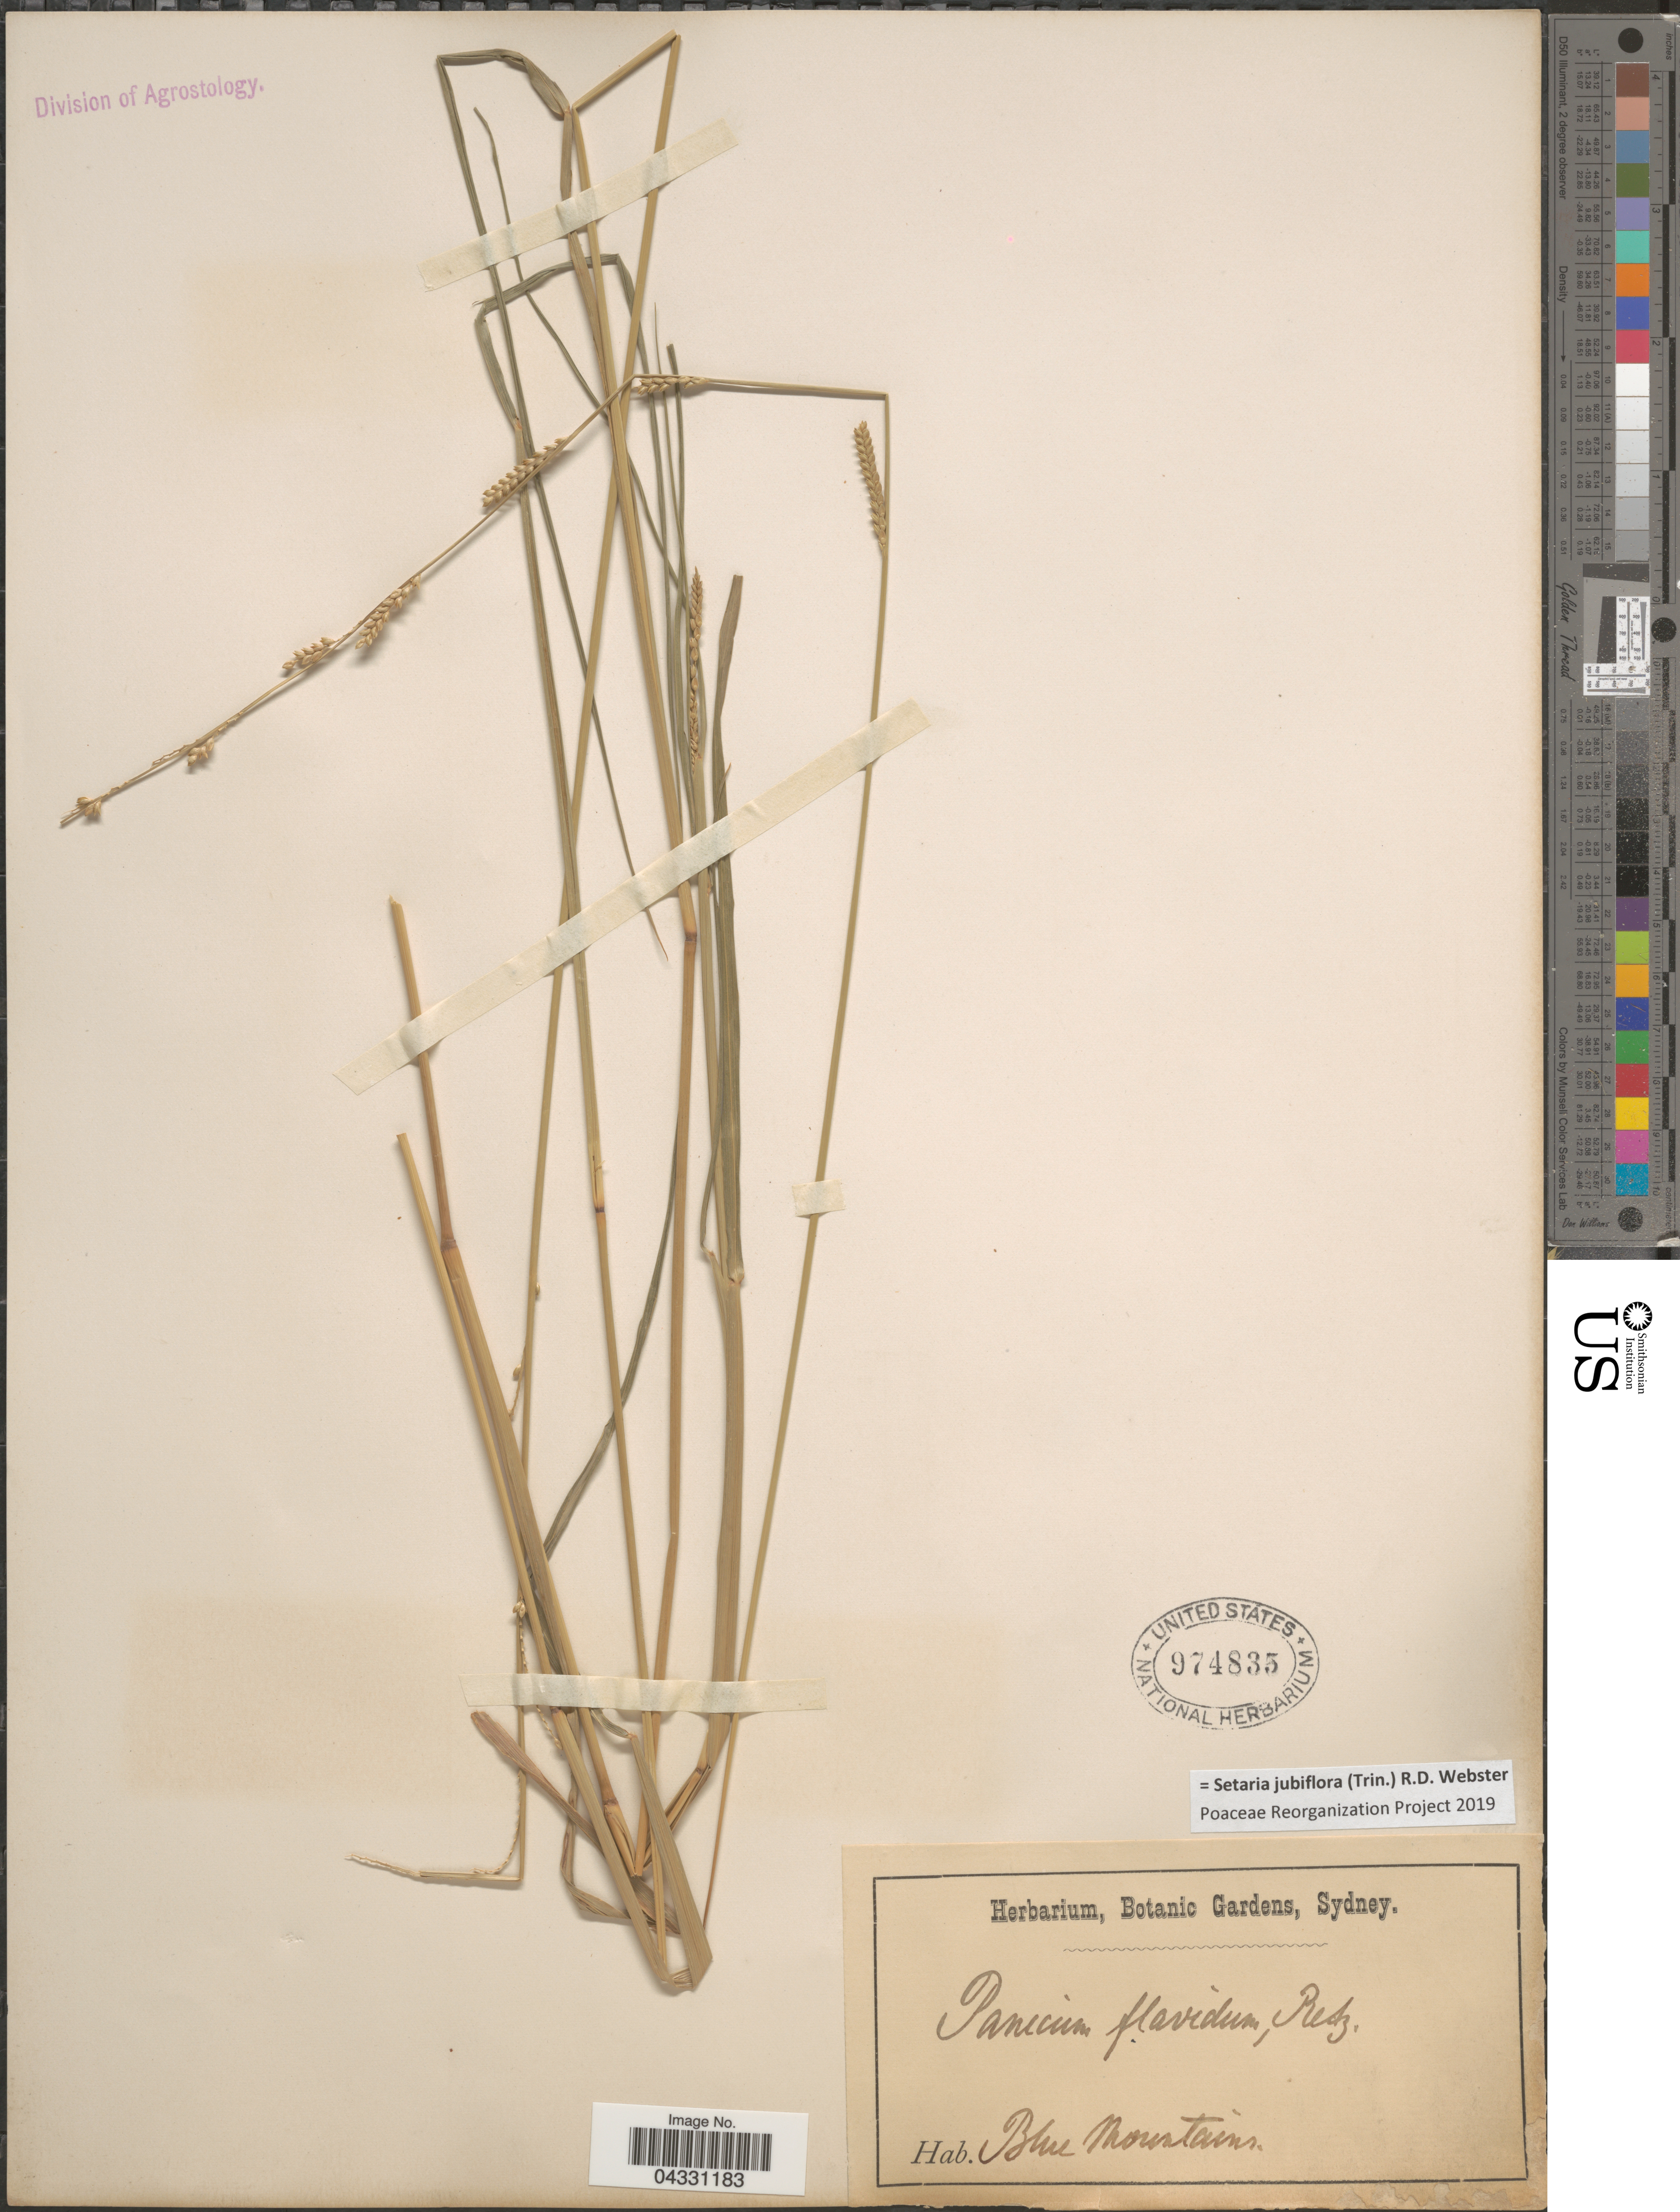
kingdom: Plantae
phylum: Tracheophyta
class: Liliopsida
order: Poales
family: Poaceae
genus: Setaria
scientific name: Setaria jubiflora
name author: (Trin.) R.D. Webster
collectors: ex herb. Botanic Gardens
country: Australia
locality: Blue Mountains.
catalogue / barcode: US 974835